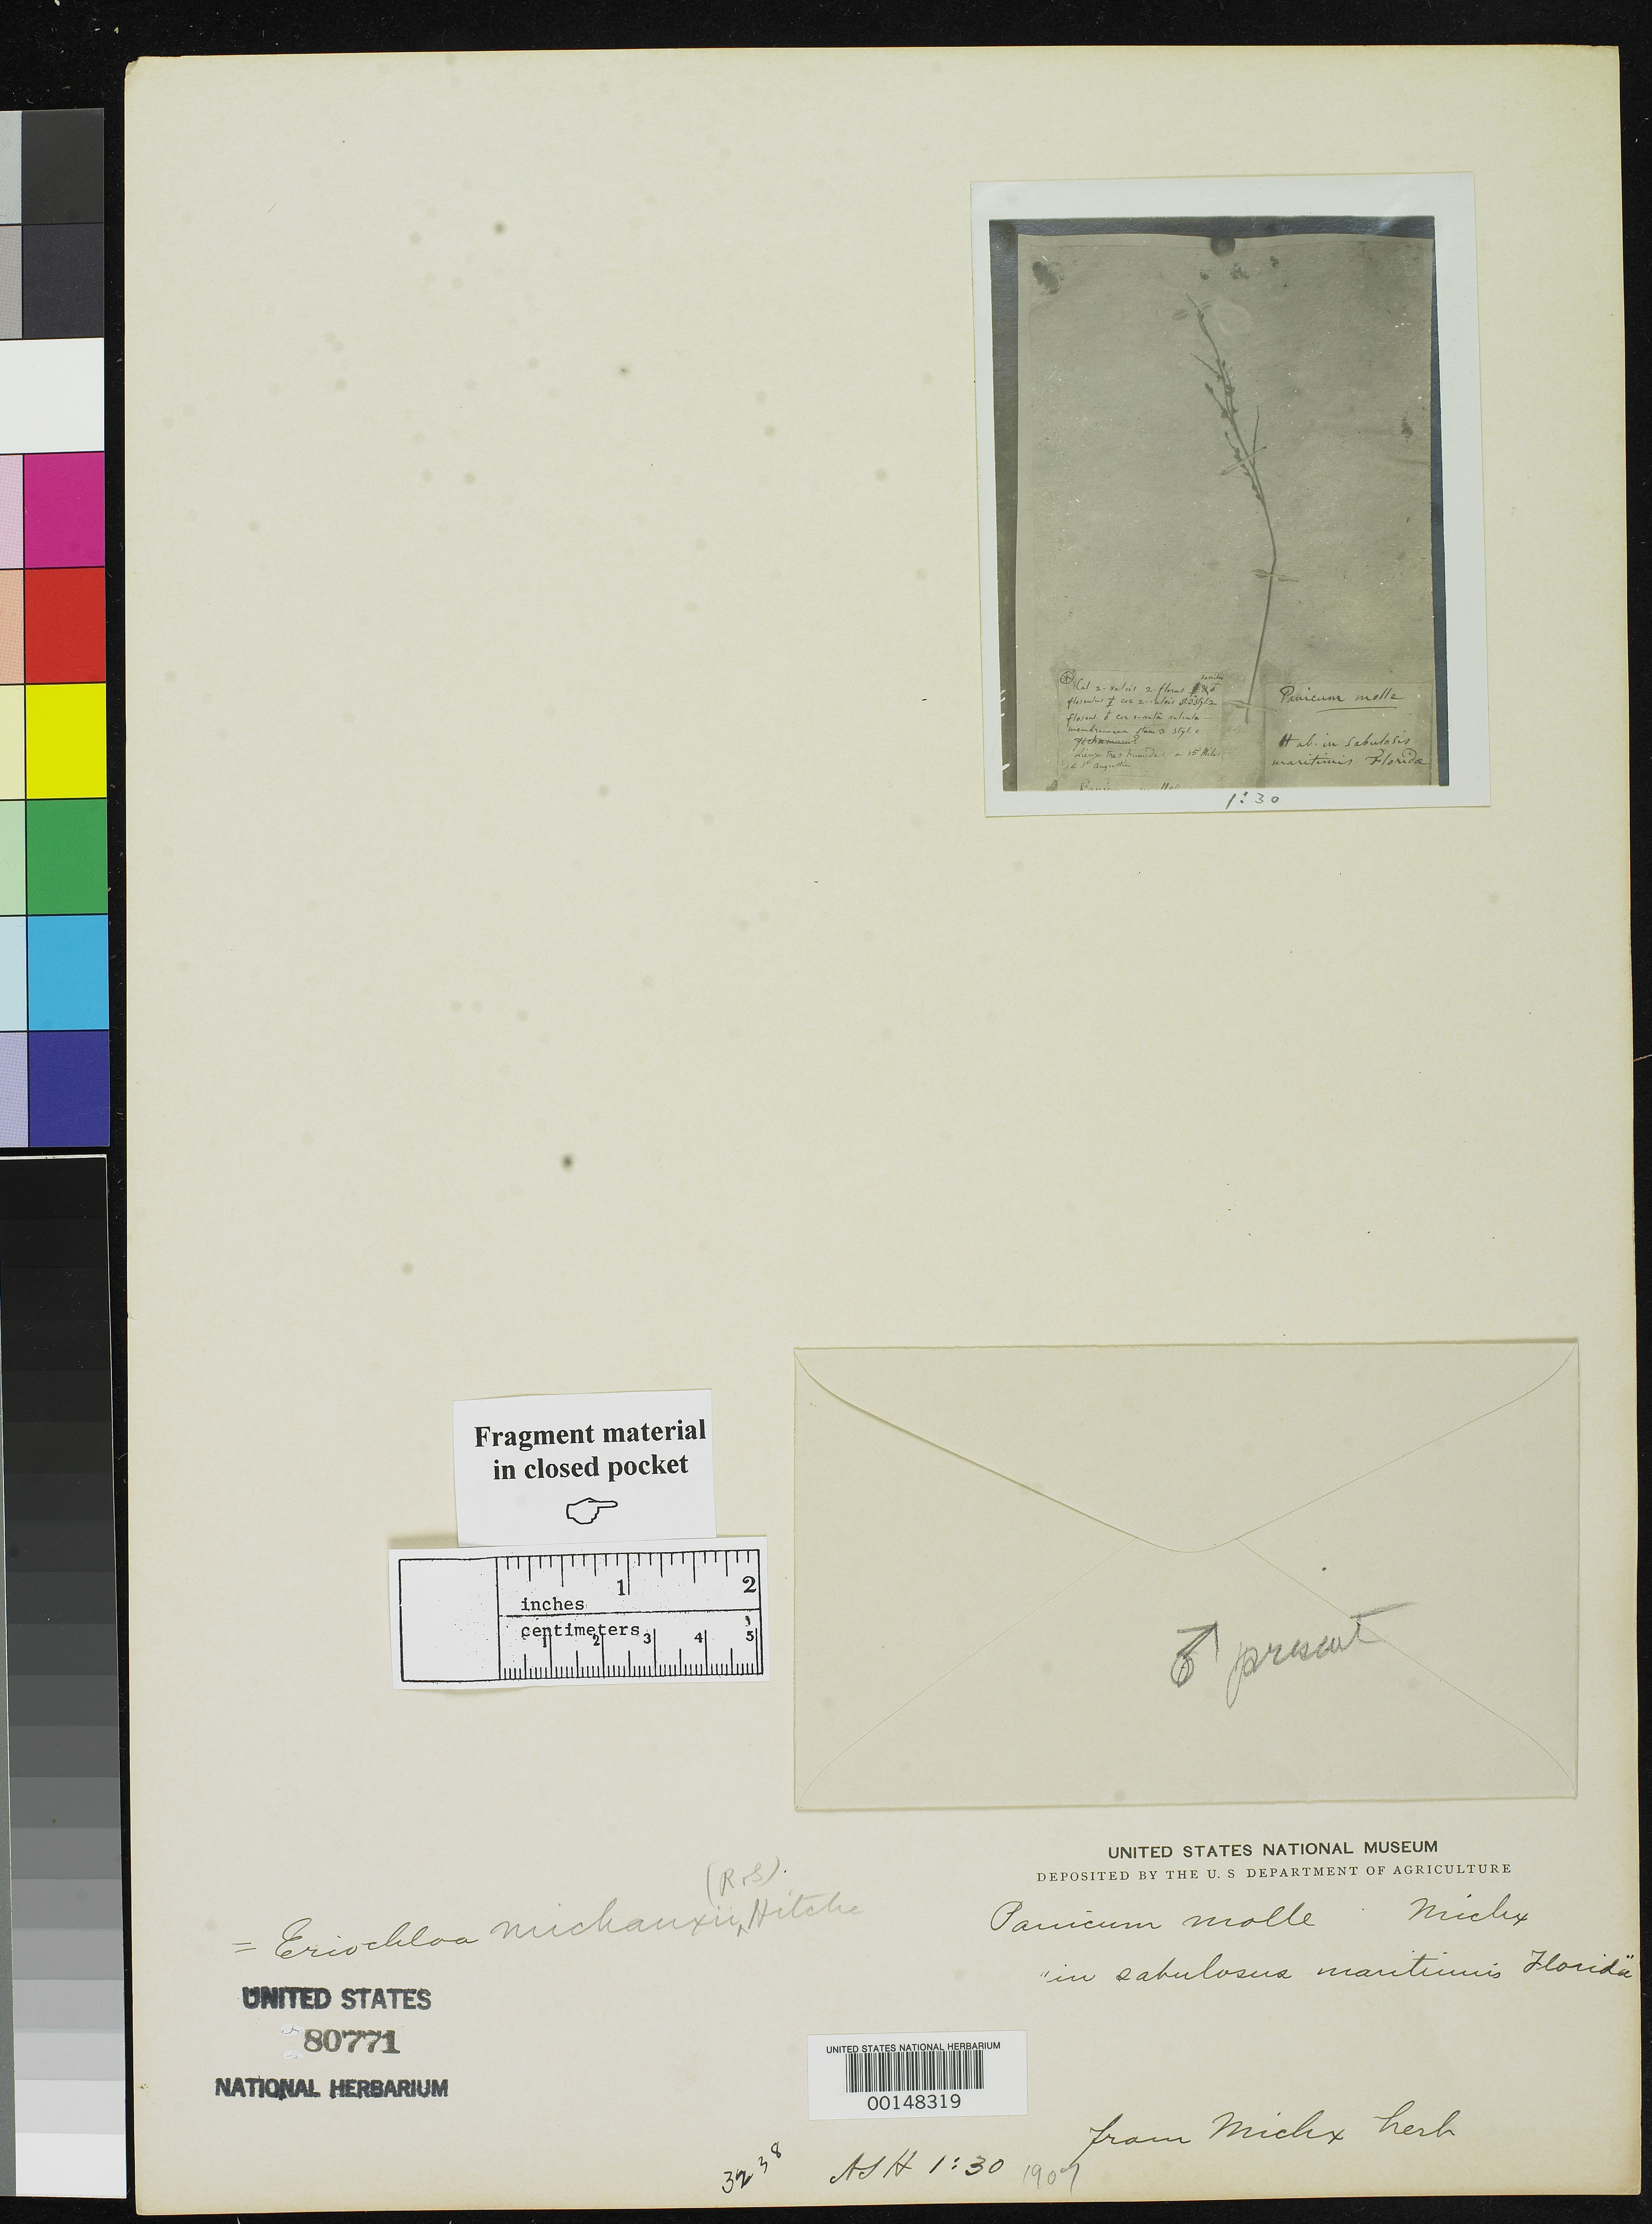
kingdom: Plantae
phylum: Tracheophyta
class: Liliopsida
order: Poales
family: Poaceae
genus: Panicum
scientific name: Panicum molle Michx., nom. illeg.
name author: Michx.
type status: Type Fragment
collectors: A. Michaux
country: United States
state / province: Florida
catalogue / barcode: US 80771